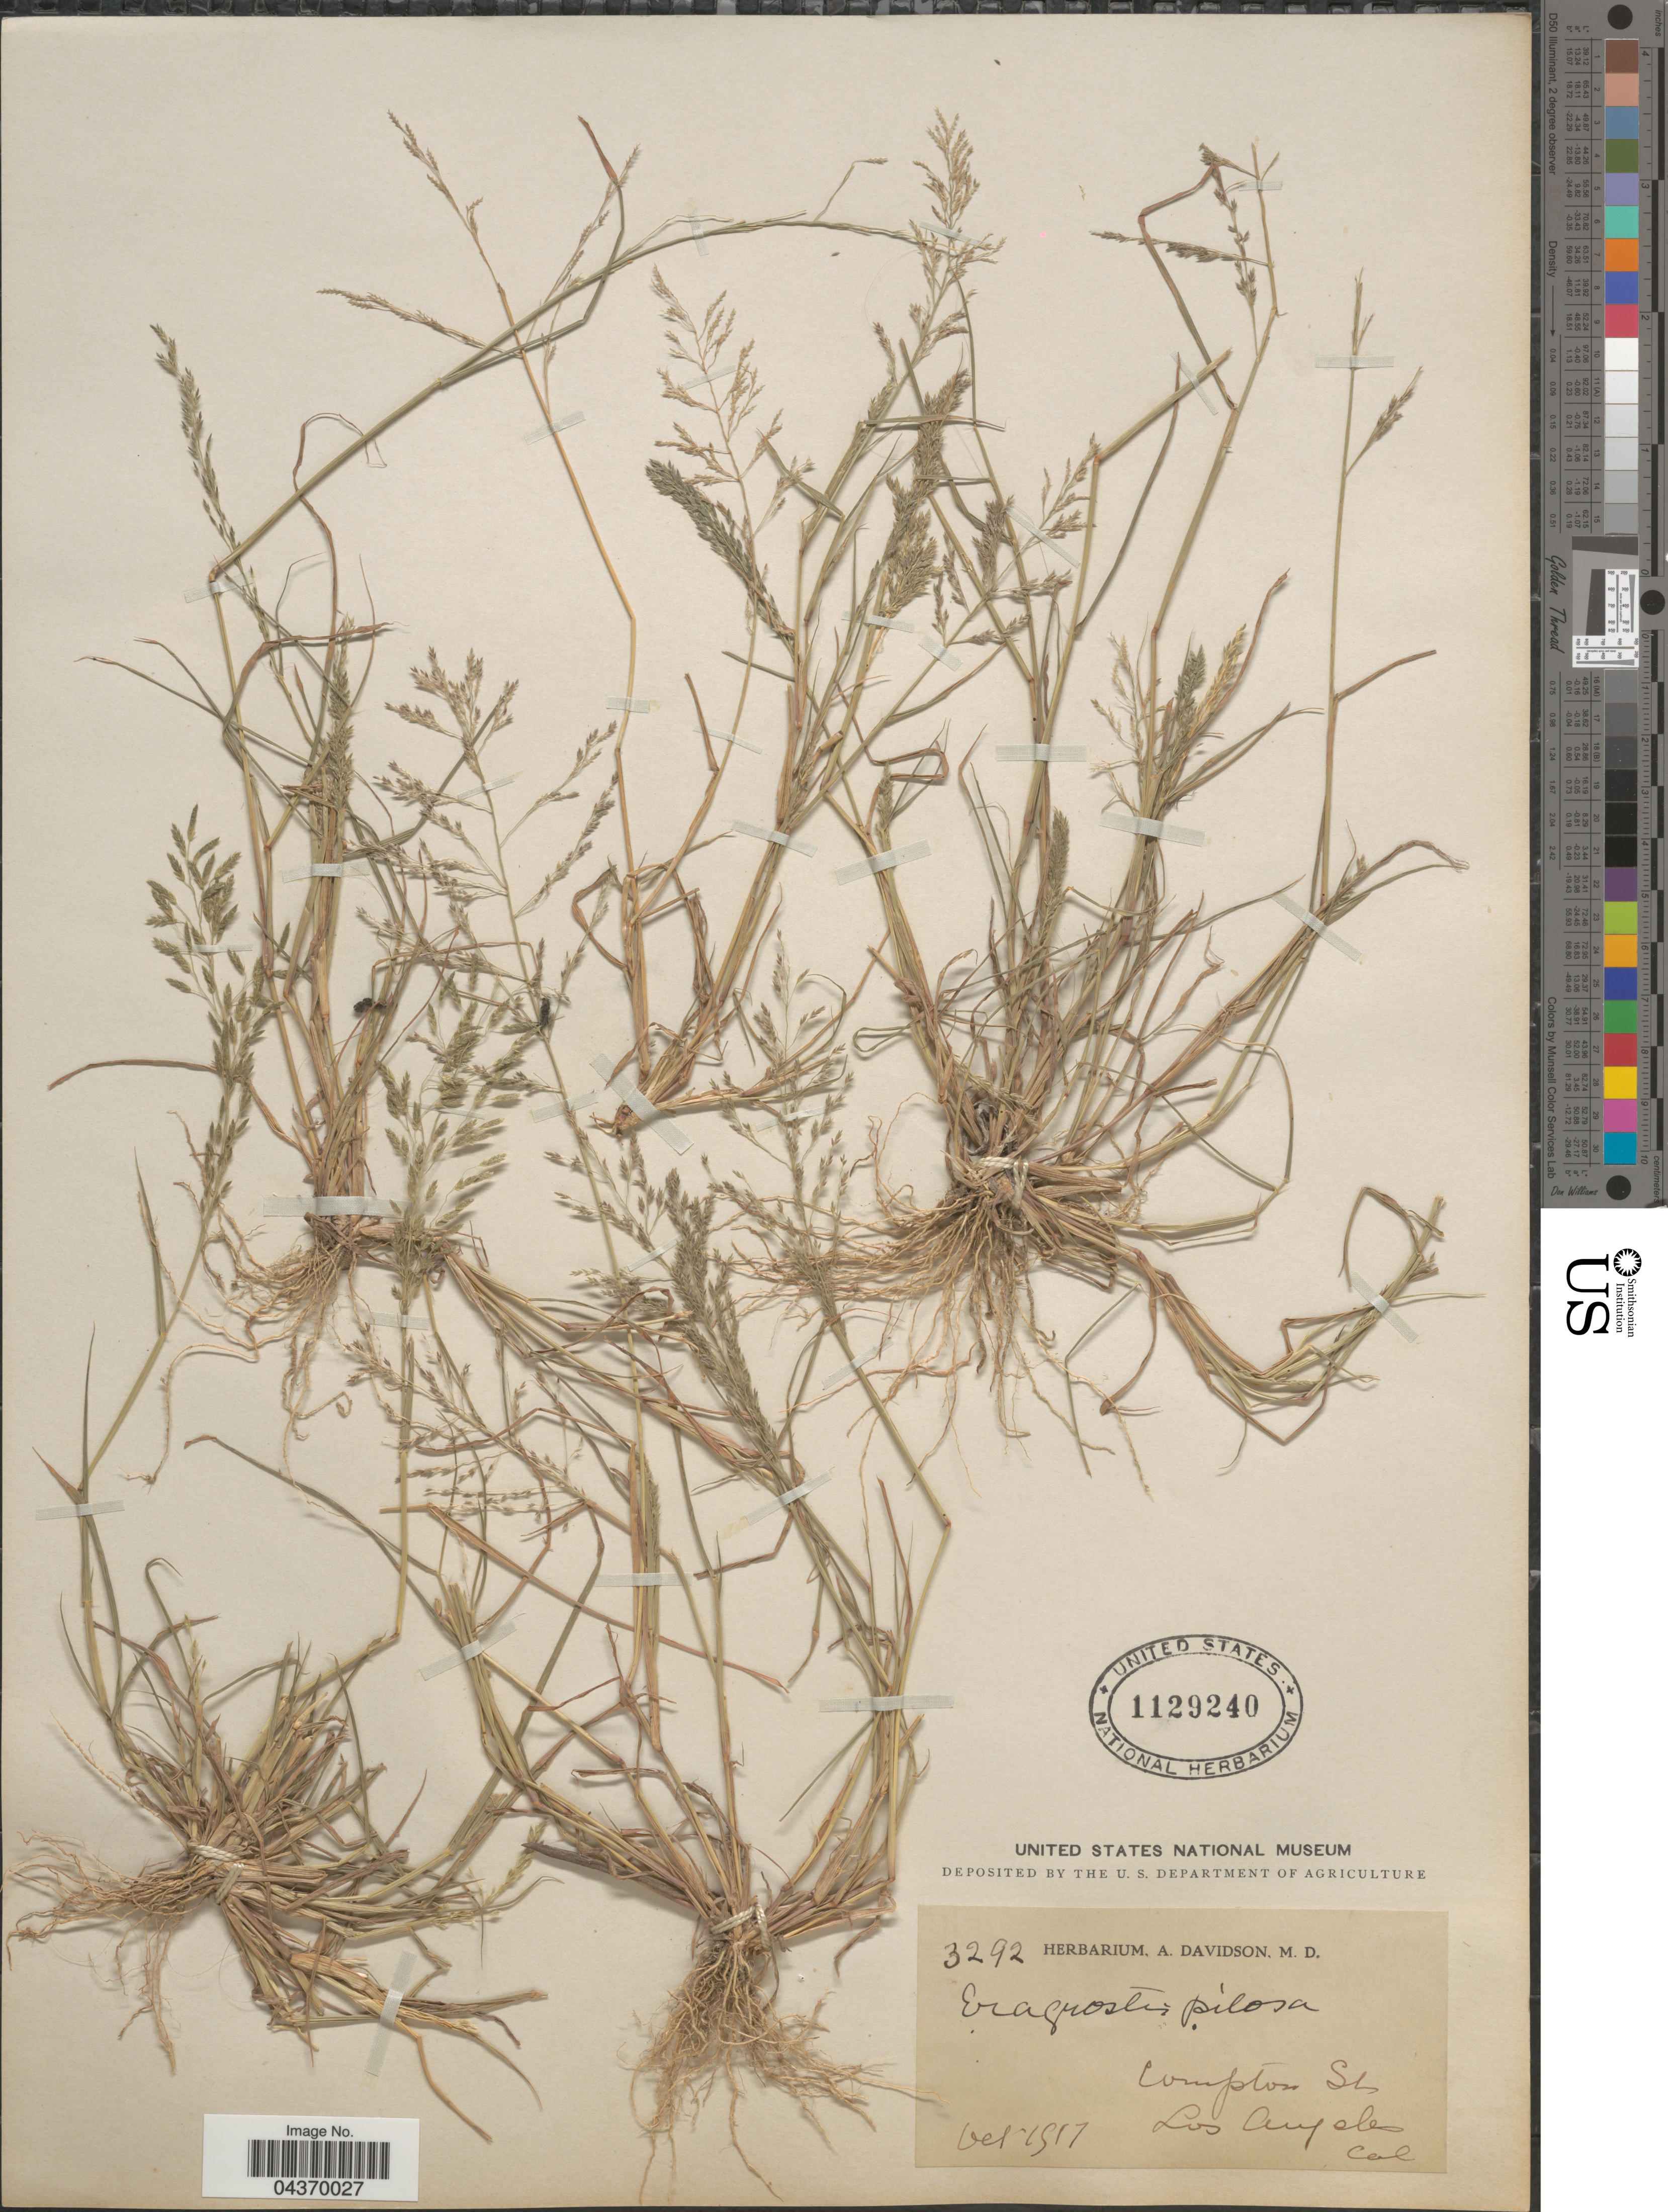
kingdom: Plantae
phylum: Tracheophyta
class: Liliopsida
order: Poales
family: Poaceae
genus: Eragrostis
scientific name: Eragrostis pectinacea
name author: (Michx.) Nees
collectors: ex herb. A. Davidson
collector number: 3292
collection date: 1917-10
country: United States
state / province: California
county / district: Los Angeles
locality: Compton St. Los Angeles.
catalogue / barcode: US 1129240